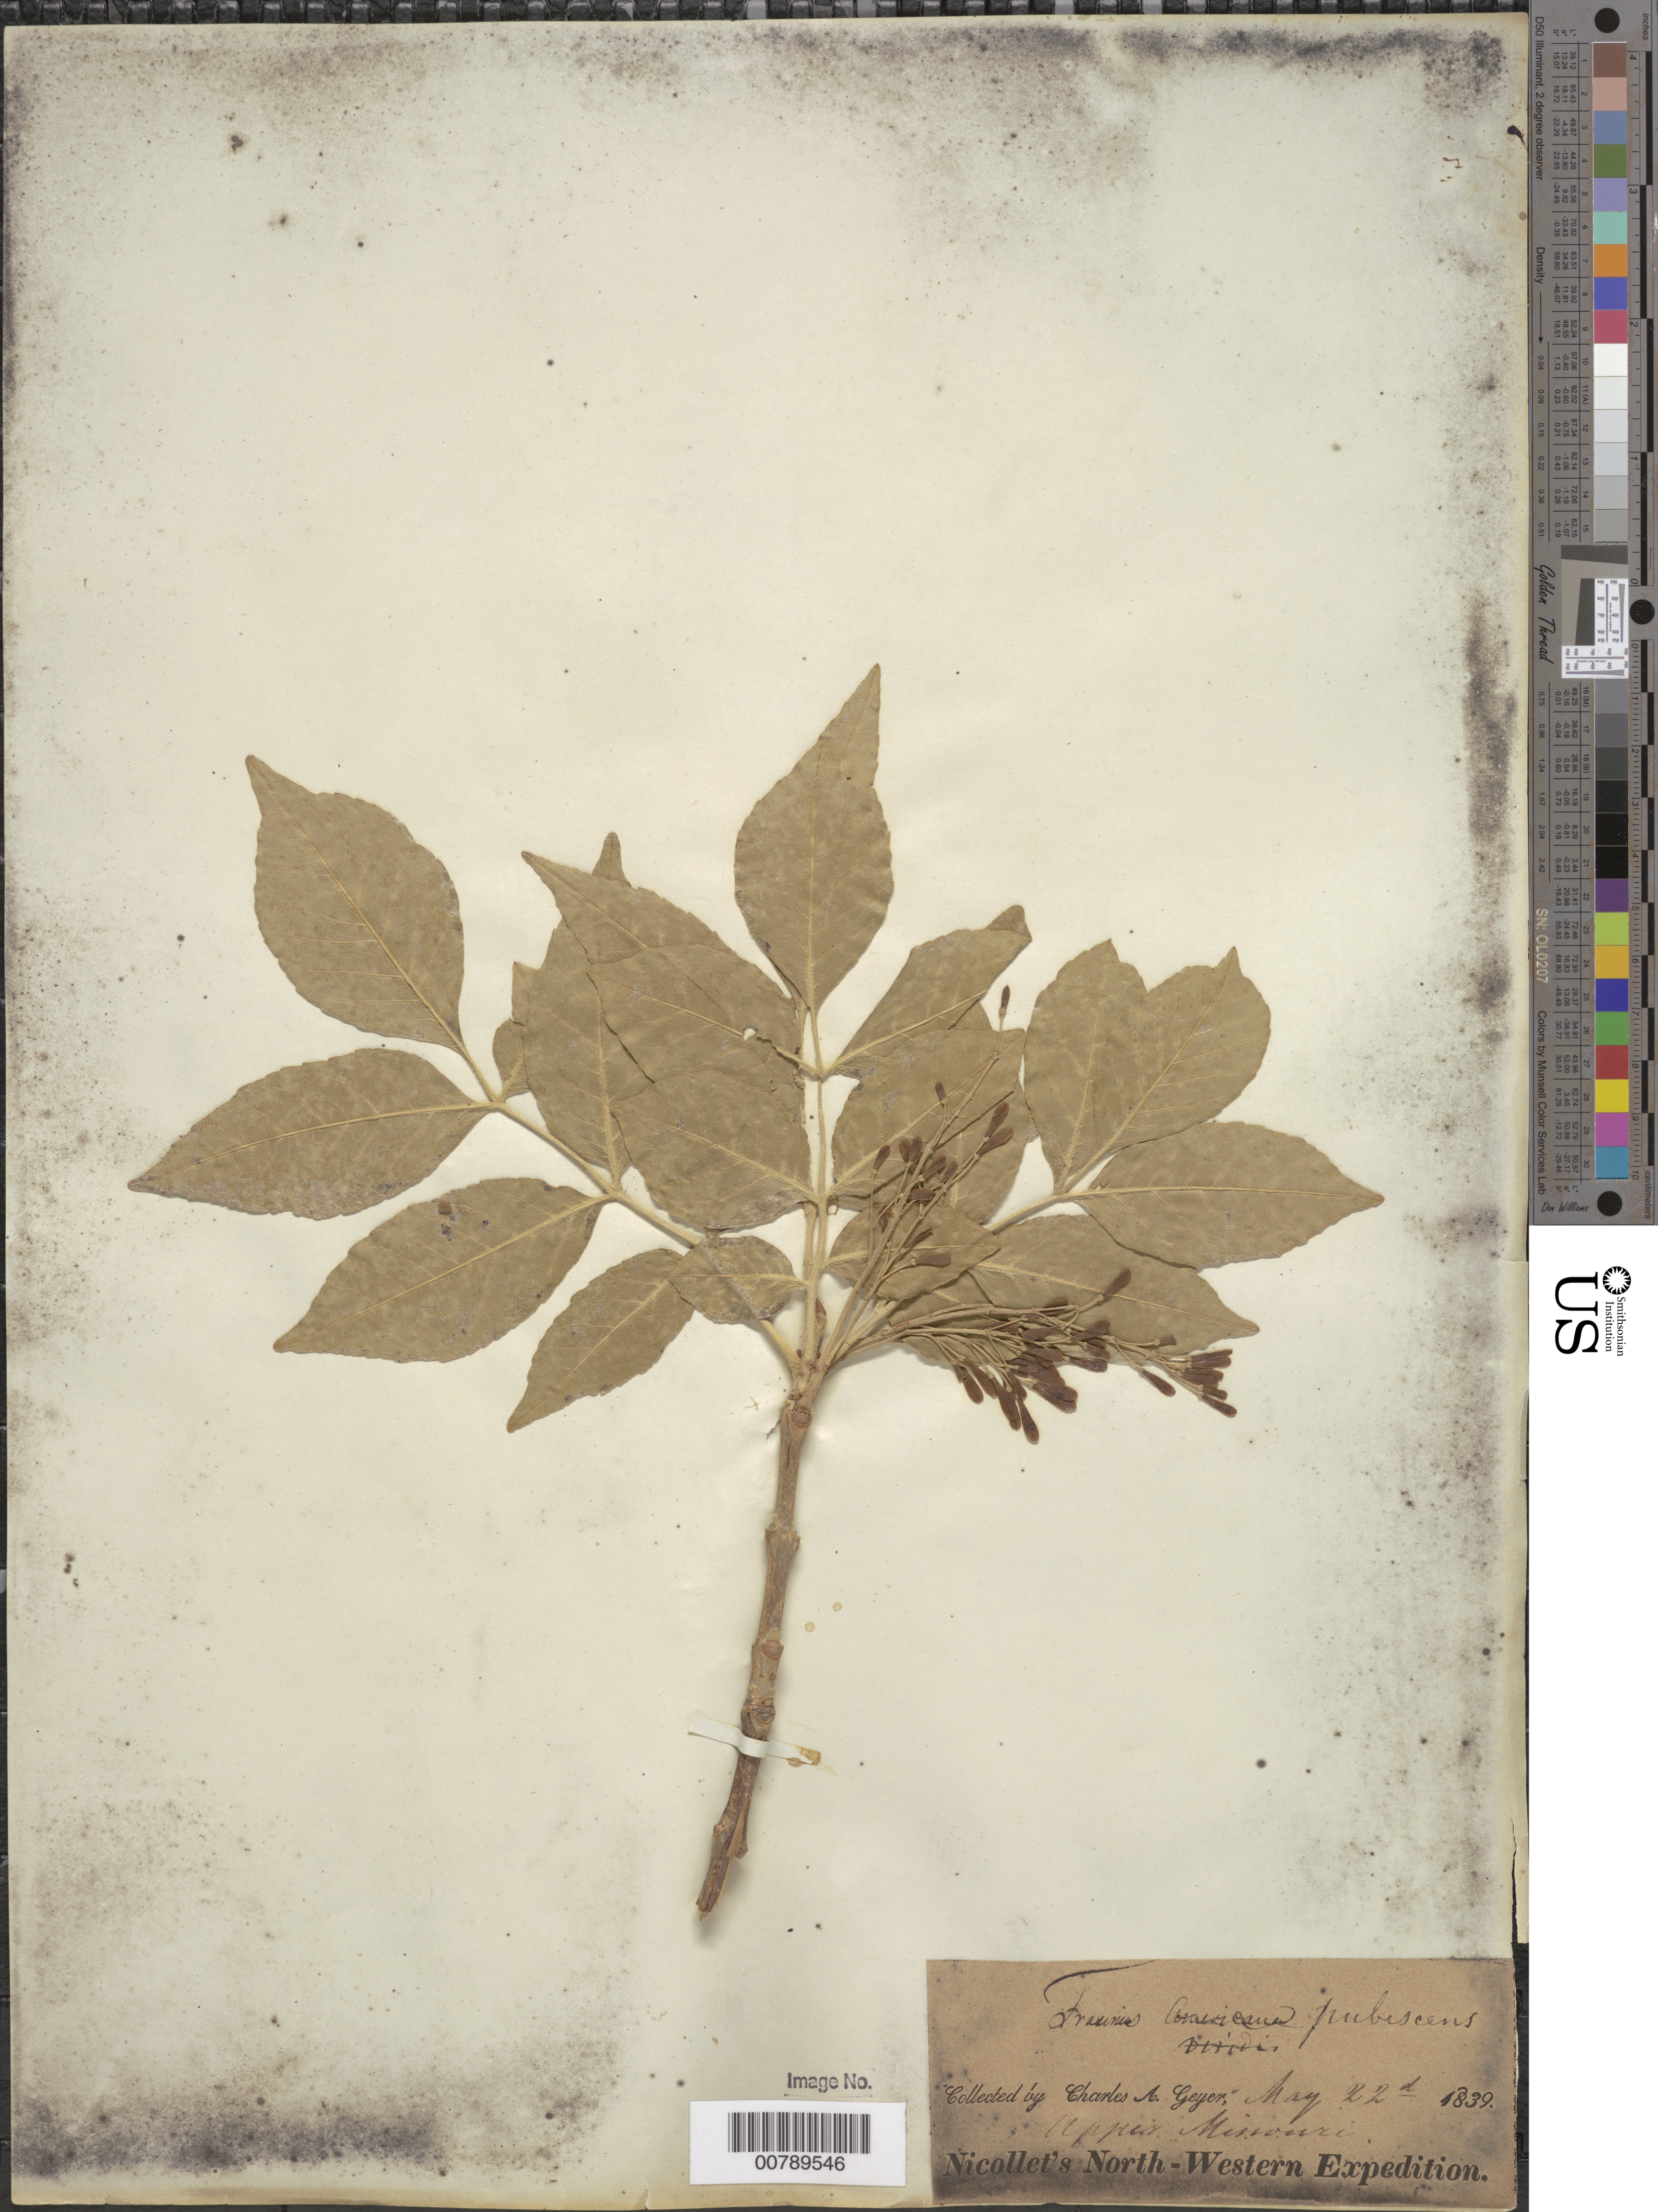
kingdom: Plantae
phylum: Tracheophyta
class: Magnoliopsida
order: Lamiales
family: Oleaceae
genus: Fraxinus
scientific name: Fraxinus pennsylvanica var. pubescens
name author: (Lam.) Lingelsh.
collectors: C. A. Geyer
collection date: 1839-05-22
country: United States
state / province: Missouri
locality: Upper Missouri.